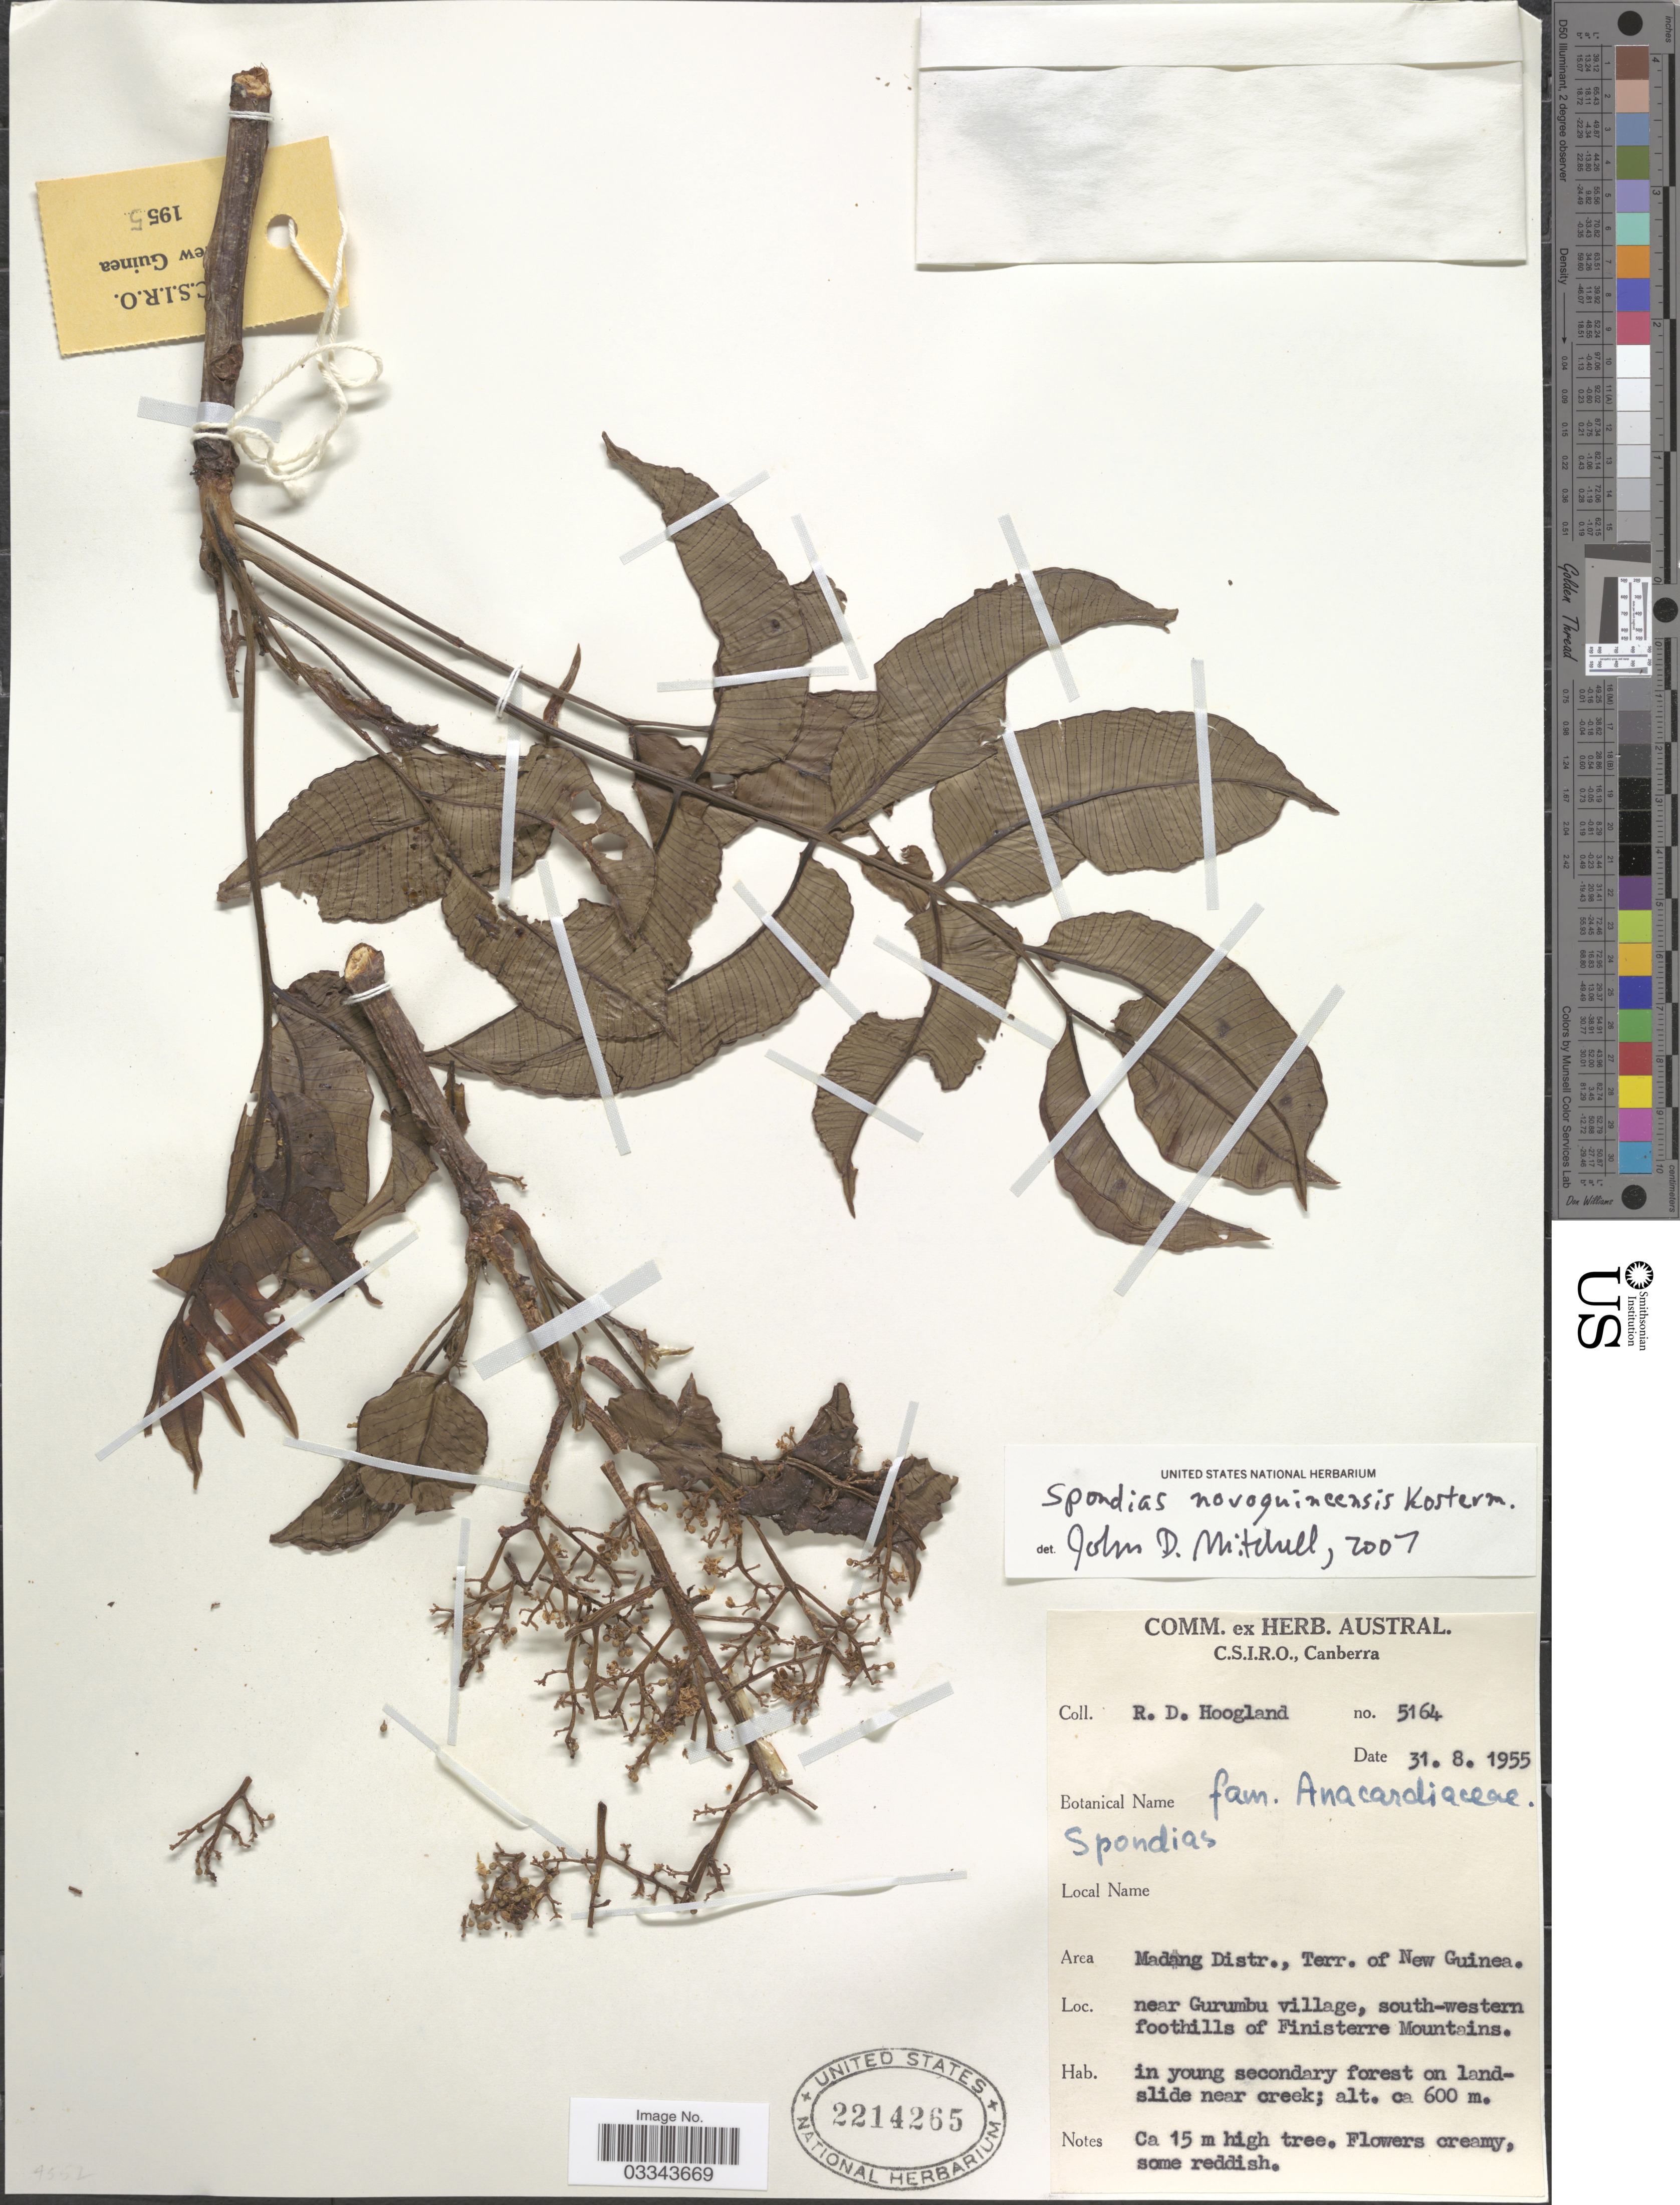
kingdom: Plantae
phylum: Tracheophyta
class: Magnoliopsida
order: Sapindales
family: Anacardiaceae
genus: Spondias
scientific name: Spondias novoguineensis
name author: Kosterm.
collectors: R. D. Hoogland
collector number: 5164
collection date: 1955-08-31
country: Papua New Guinea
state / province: Madang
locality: Area Madang Distr., Terr. of New Guinea. Near Gurumbu village, south-western foothills of Finisterre Mountains.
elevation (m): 600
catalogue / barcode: US 2214265